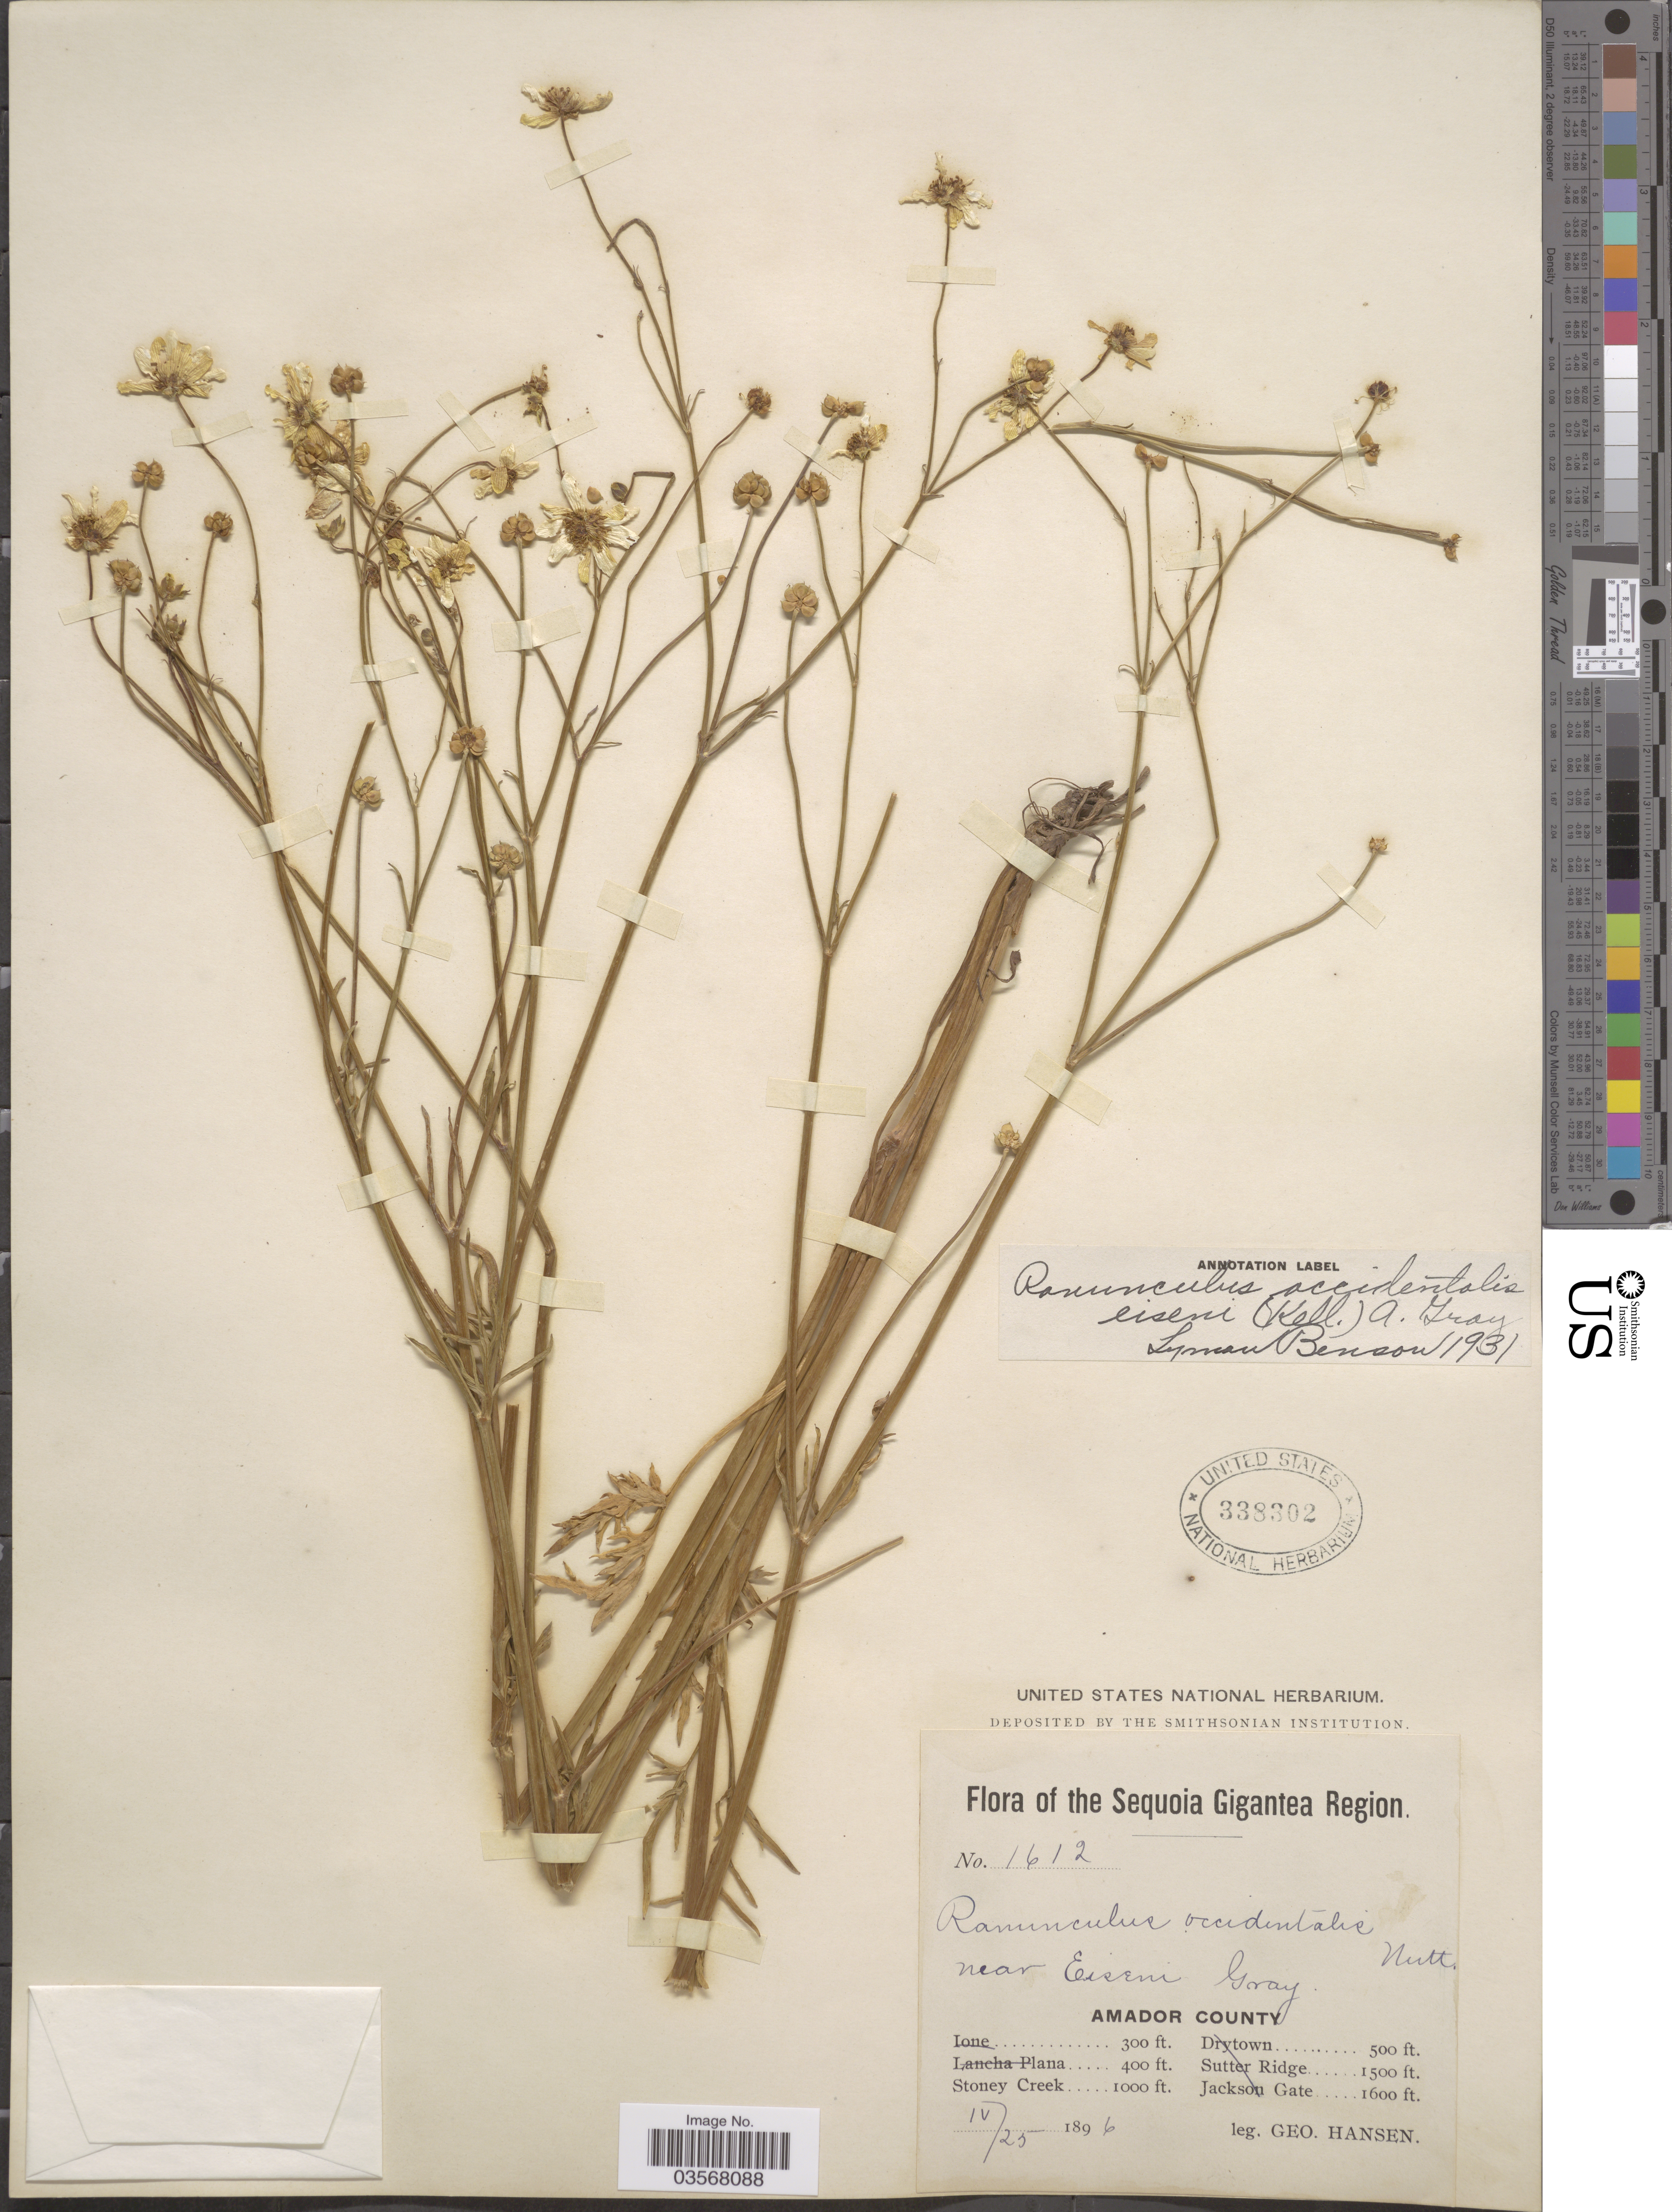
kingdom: Plantae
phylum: Tracheophyta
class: Magnoliopsida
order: Ranunculales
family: Ranunculaceae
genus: Ranunculus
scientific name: Ranunculus occidentalis var. eisenii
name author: Nutt.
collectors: G. Hansen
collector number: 1612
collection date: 1896-04-25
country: United States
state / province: California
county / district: Amador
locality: Sequoia Gigantea Region. Amador County. Stoney Creek.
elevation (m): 305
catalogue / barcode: US 338302